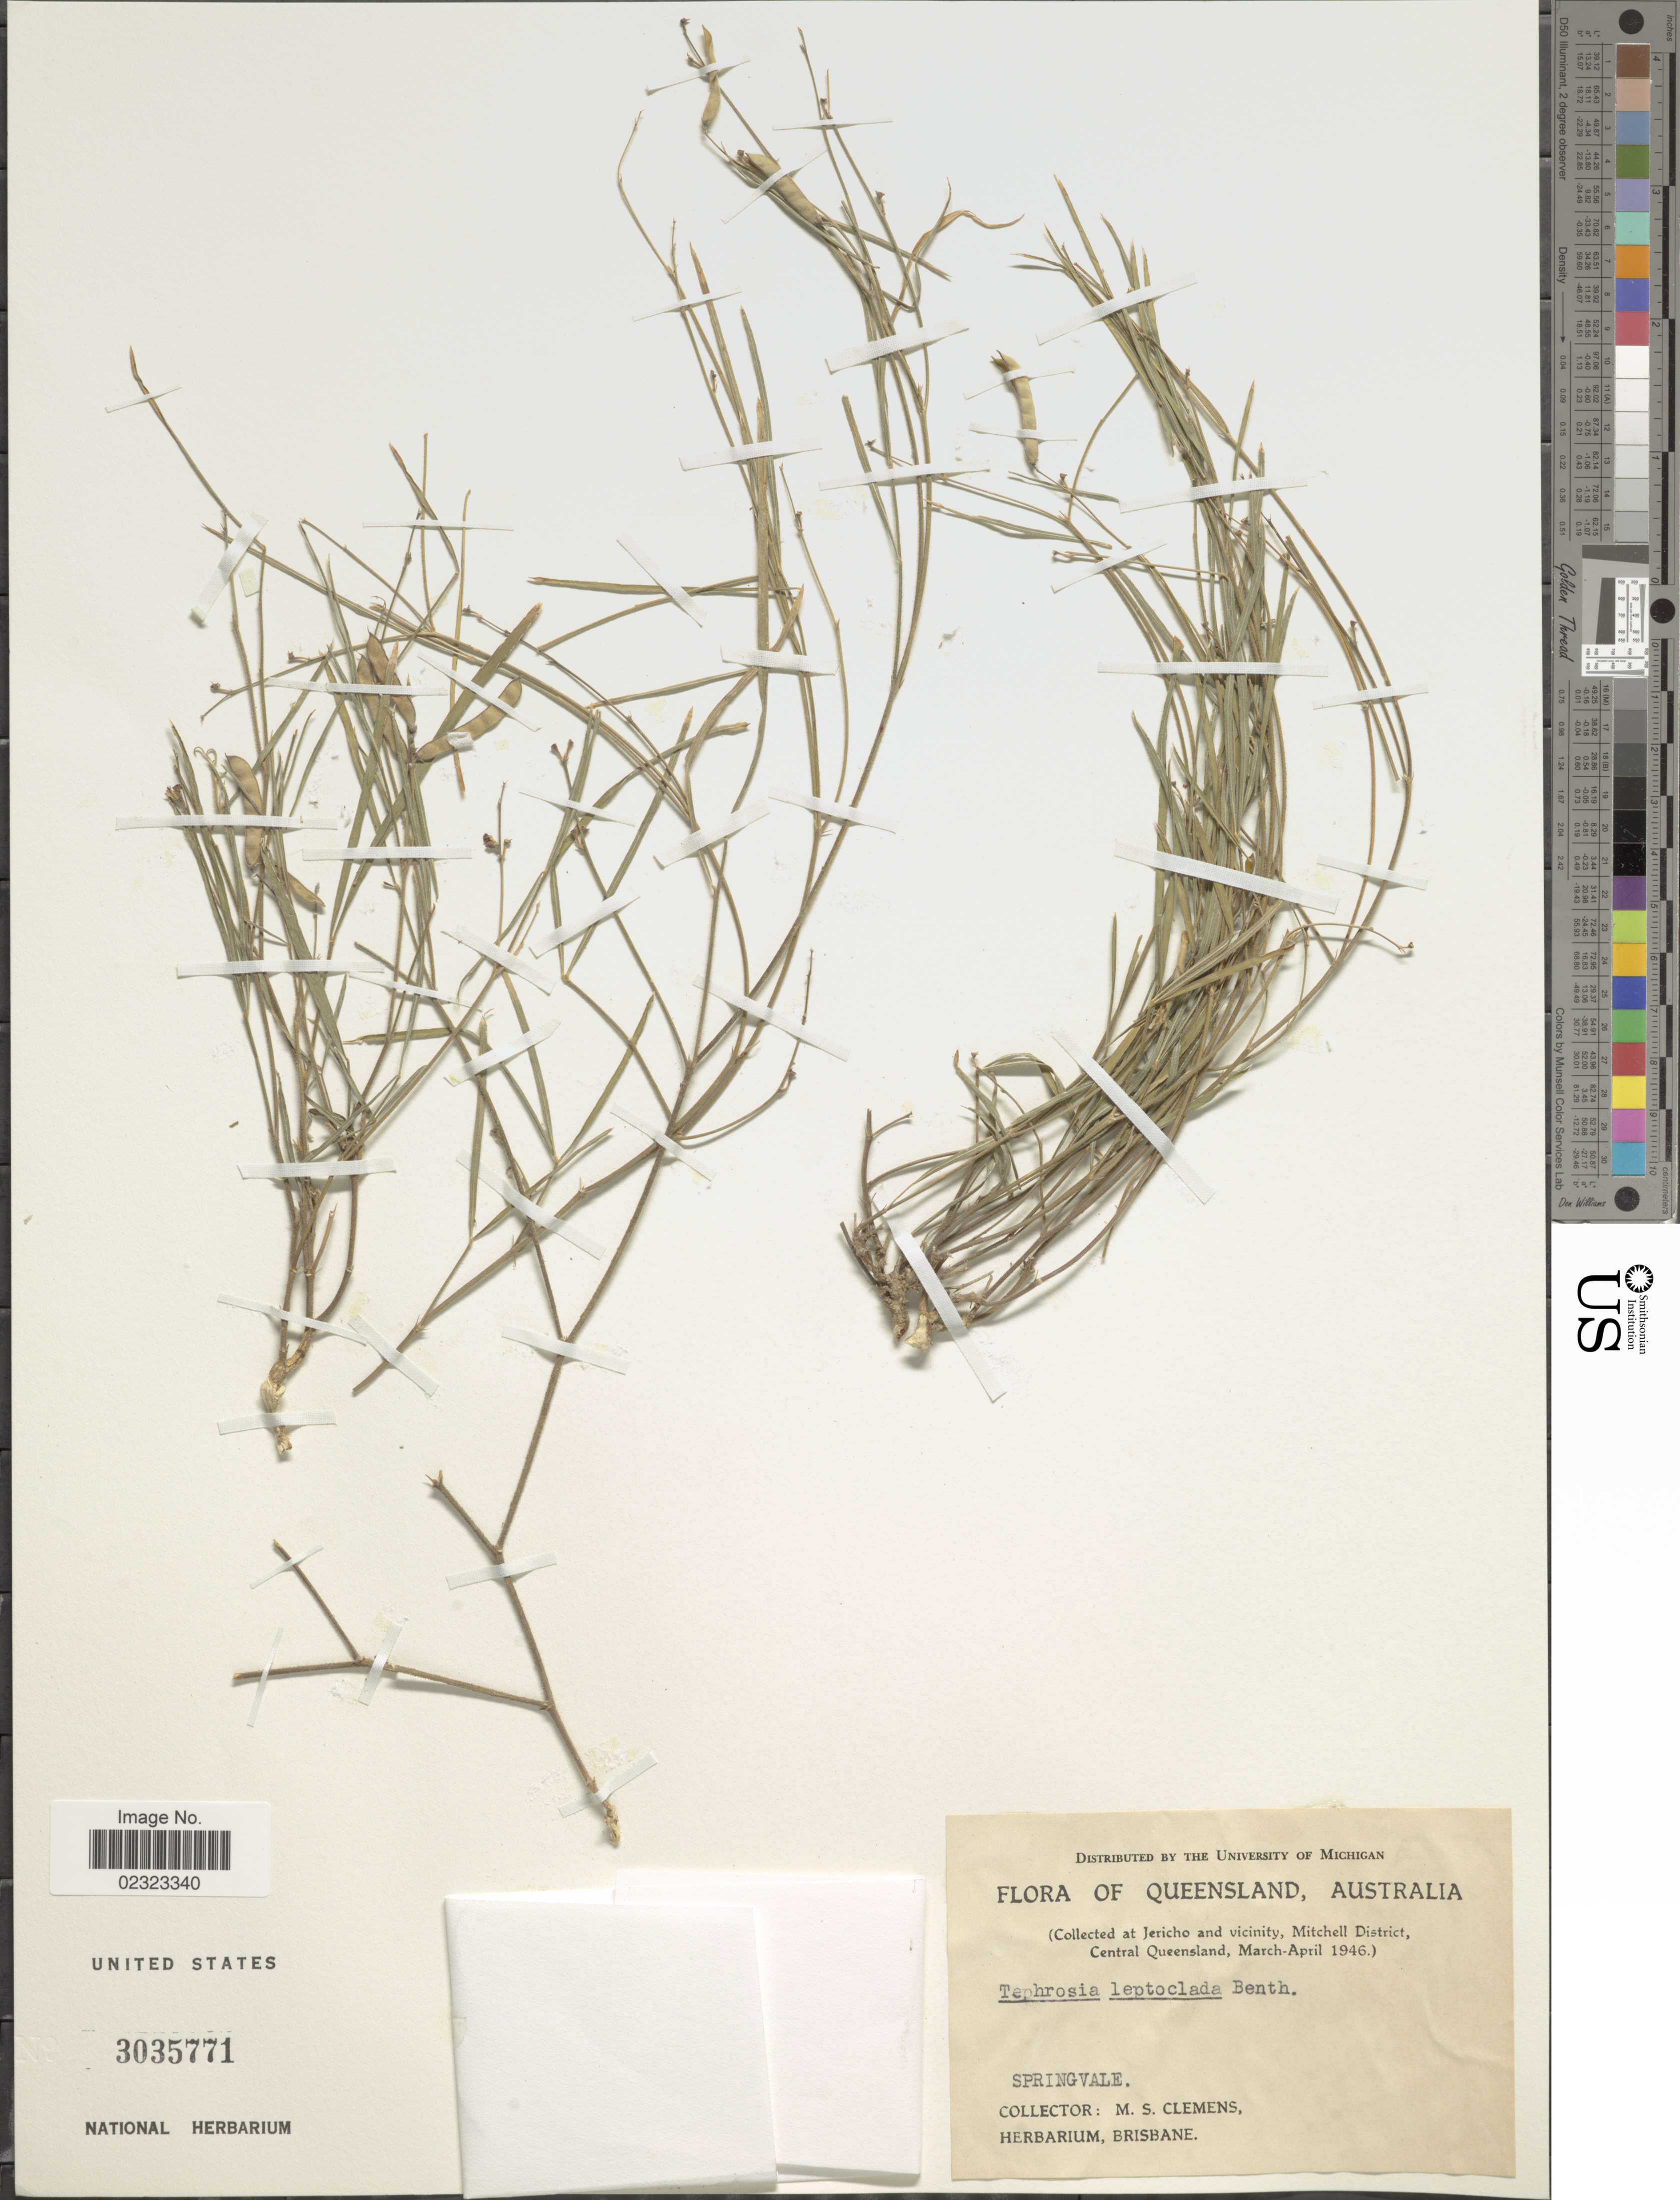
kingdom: Plantae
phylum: Tracheophyta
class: Magnoliopsida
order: Fabales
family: Fabaceae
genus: Tephrosia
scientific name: Tephrosia leptoclada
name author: Benth.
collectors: M. S. Clemens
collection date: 1946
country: Australia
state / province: Queensland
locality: Springvale.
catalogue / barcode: US 3035771